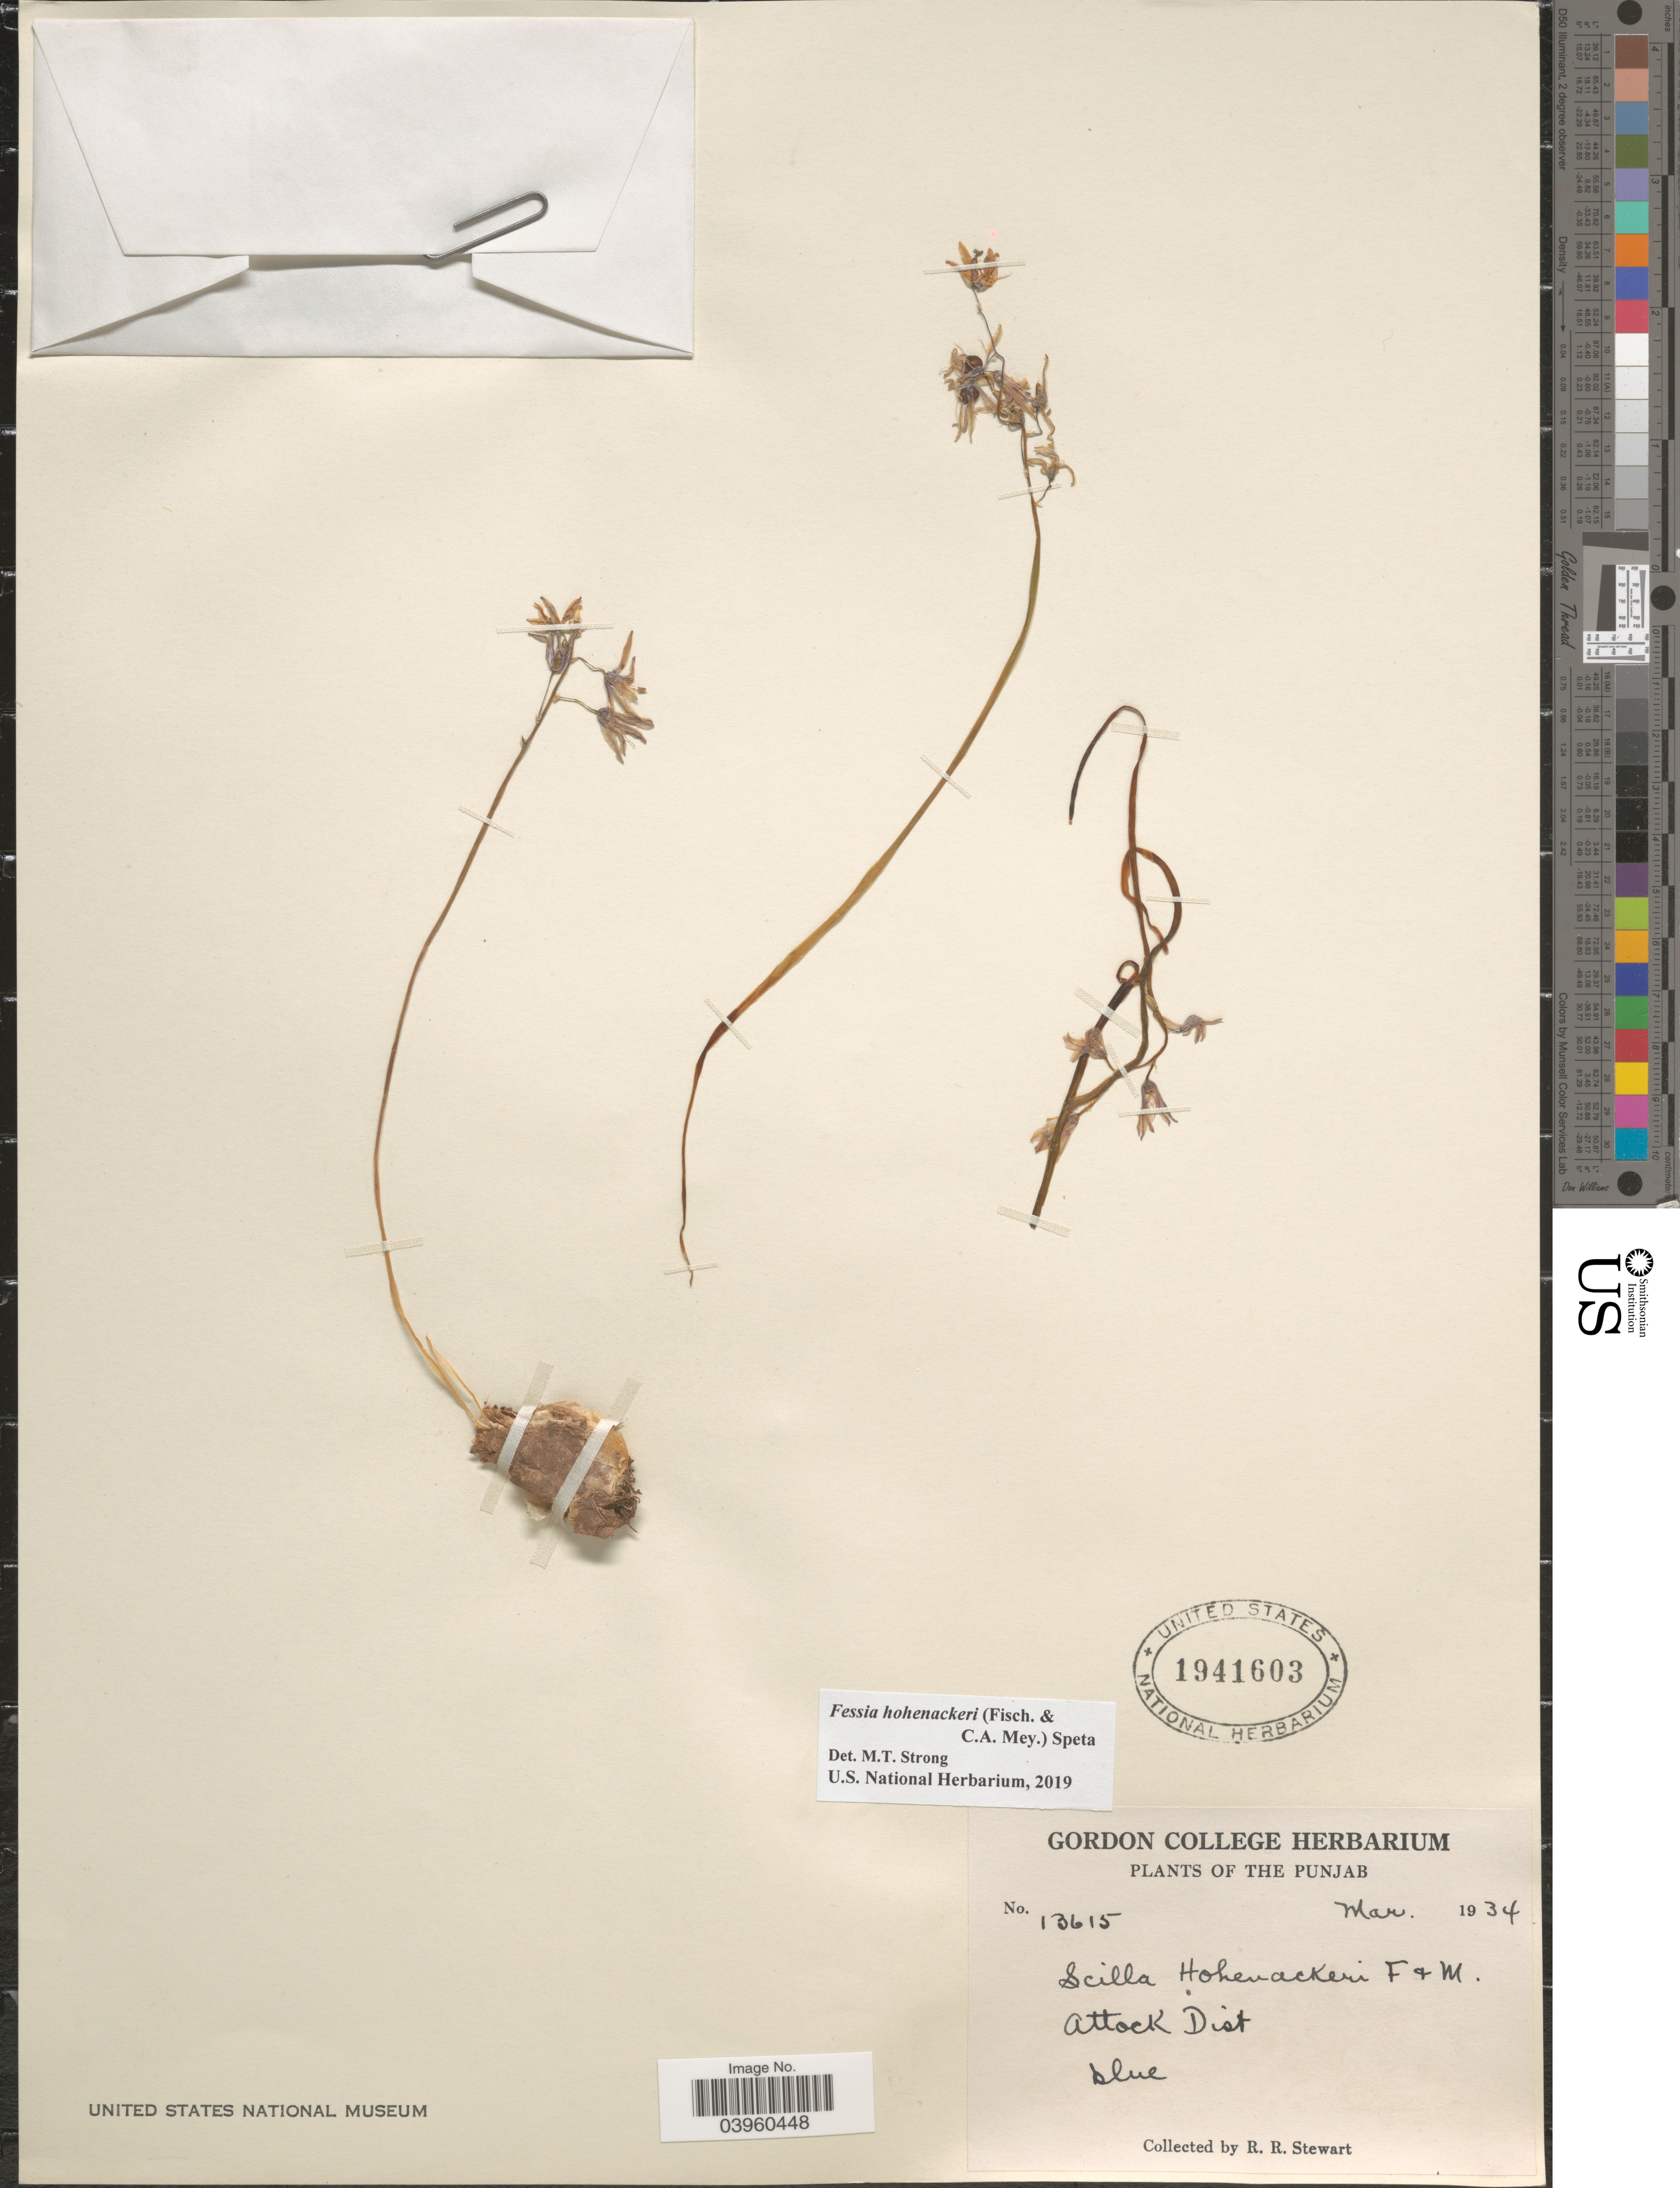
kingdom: Plantae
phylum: Tracheophyta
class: Liliopsida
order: Asparagales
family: Asparagaceae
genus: Fessia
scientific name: Fessia hohenackeri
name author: (Fisch. & C.A. Mey.) Speta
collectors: R. Stewart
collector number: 13615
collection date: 1934-03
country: Pakistan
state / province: Punjab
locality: Attock Dist.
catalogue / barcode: US 1941603